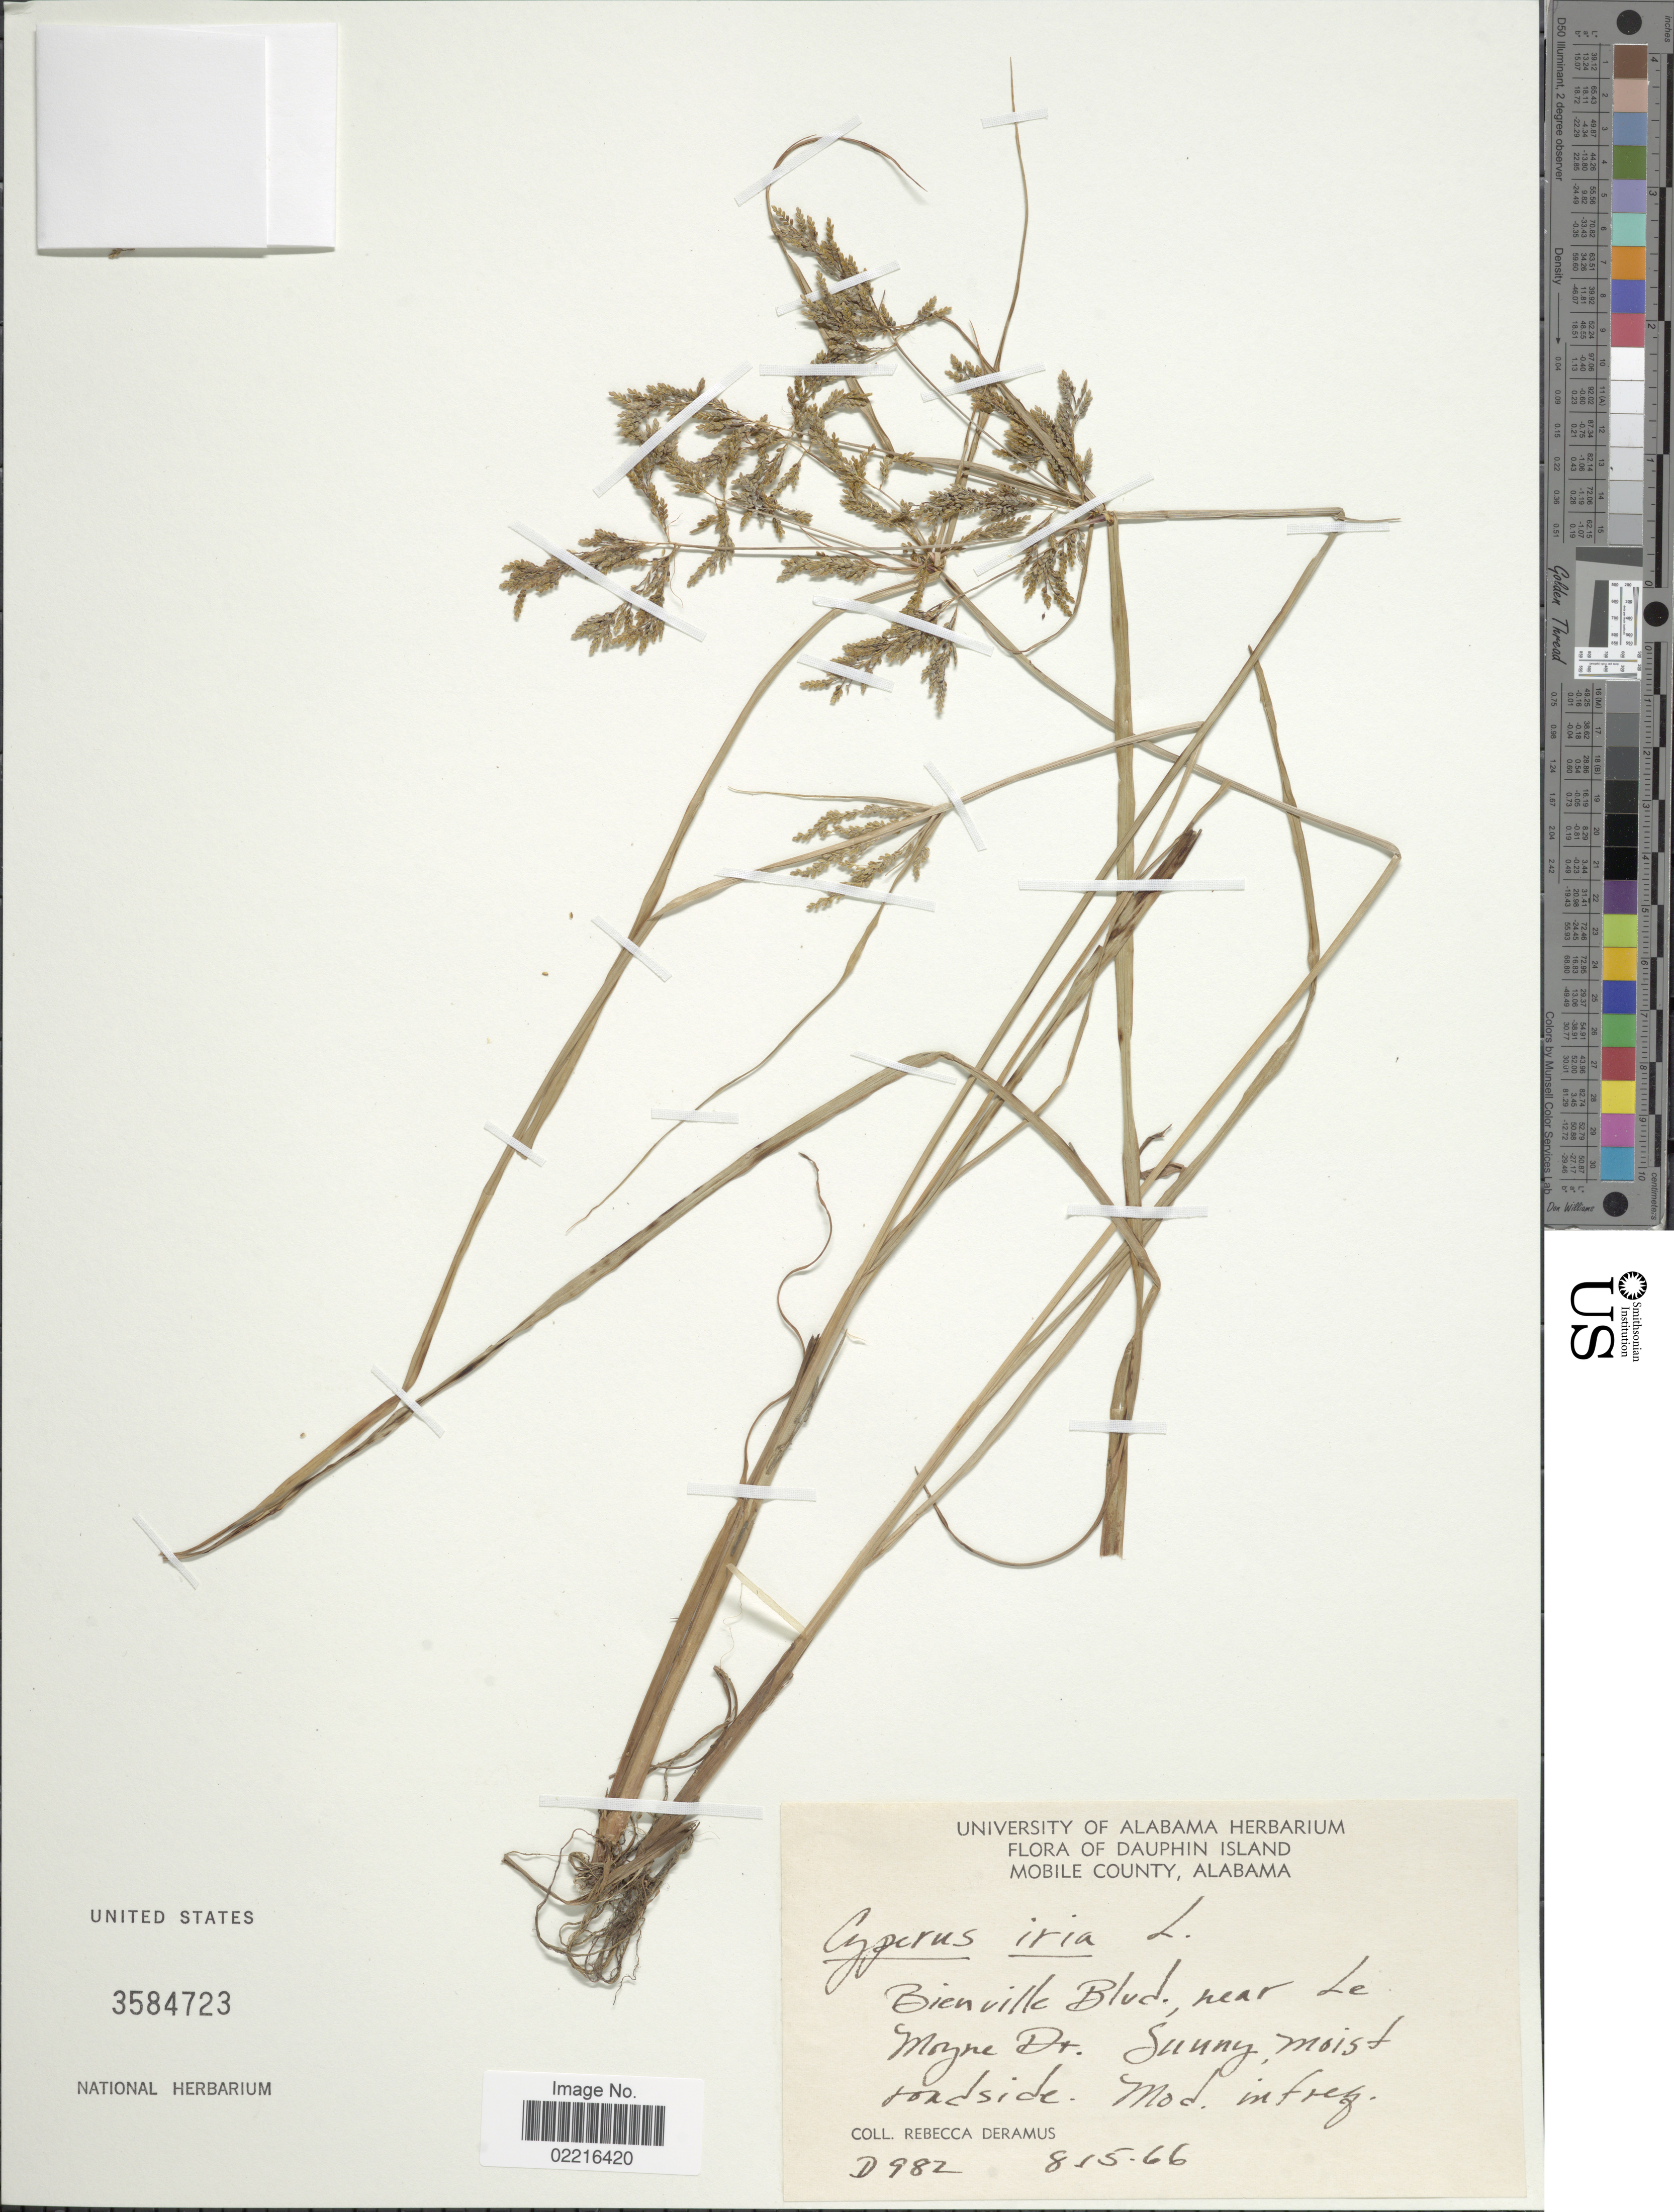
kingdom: Plantae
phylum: Tracheophyta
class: Liliopsida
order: Poales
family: Cyperaceae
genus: Cyperus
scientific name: Cyperus iria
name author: L.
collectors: R. Deramus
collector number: D982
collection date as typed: Transcribed d/m/y: 15/8/66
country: United States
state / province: Alabama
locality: Dauphin Island, Mobile County, Bienville Blvd., near Le Moyne Dr.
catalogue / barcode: US 3584723